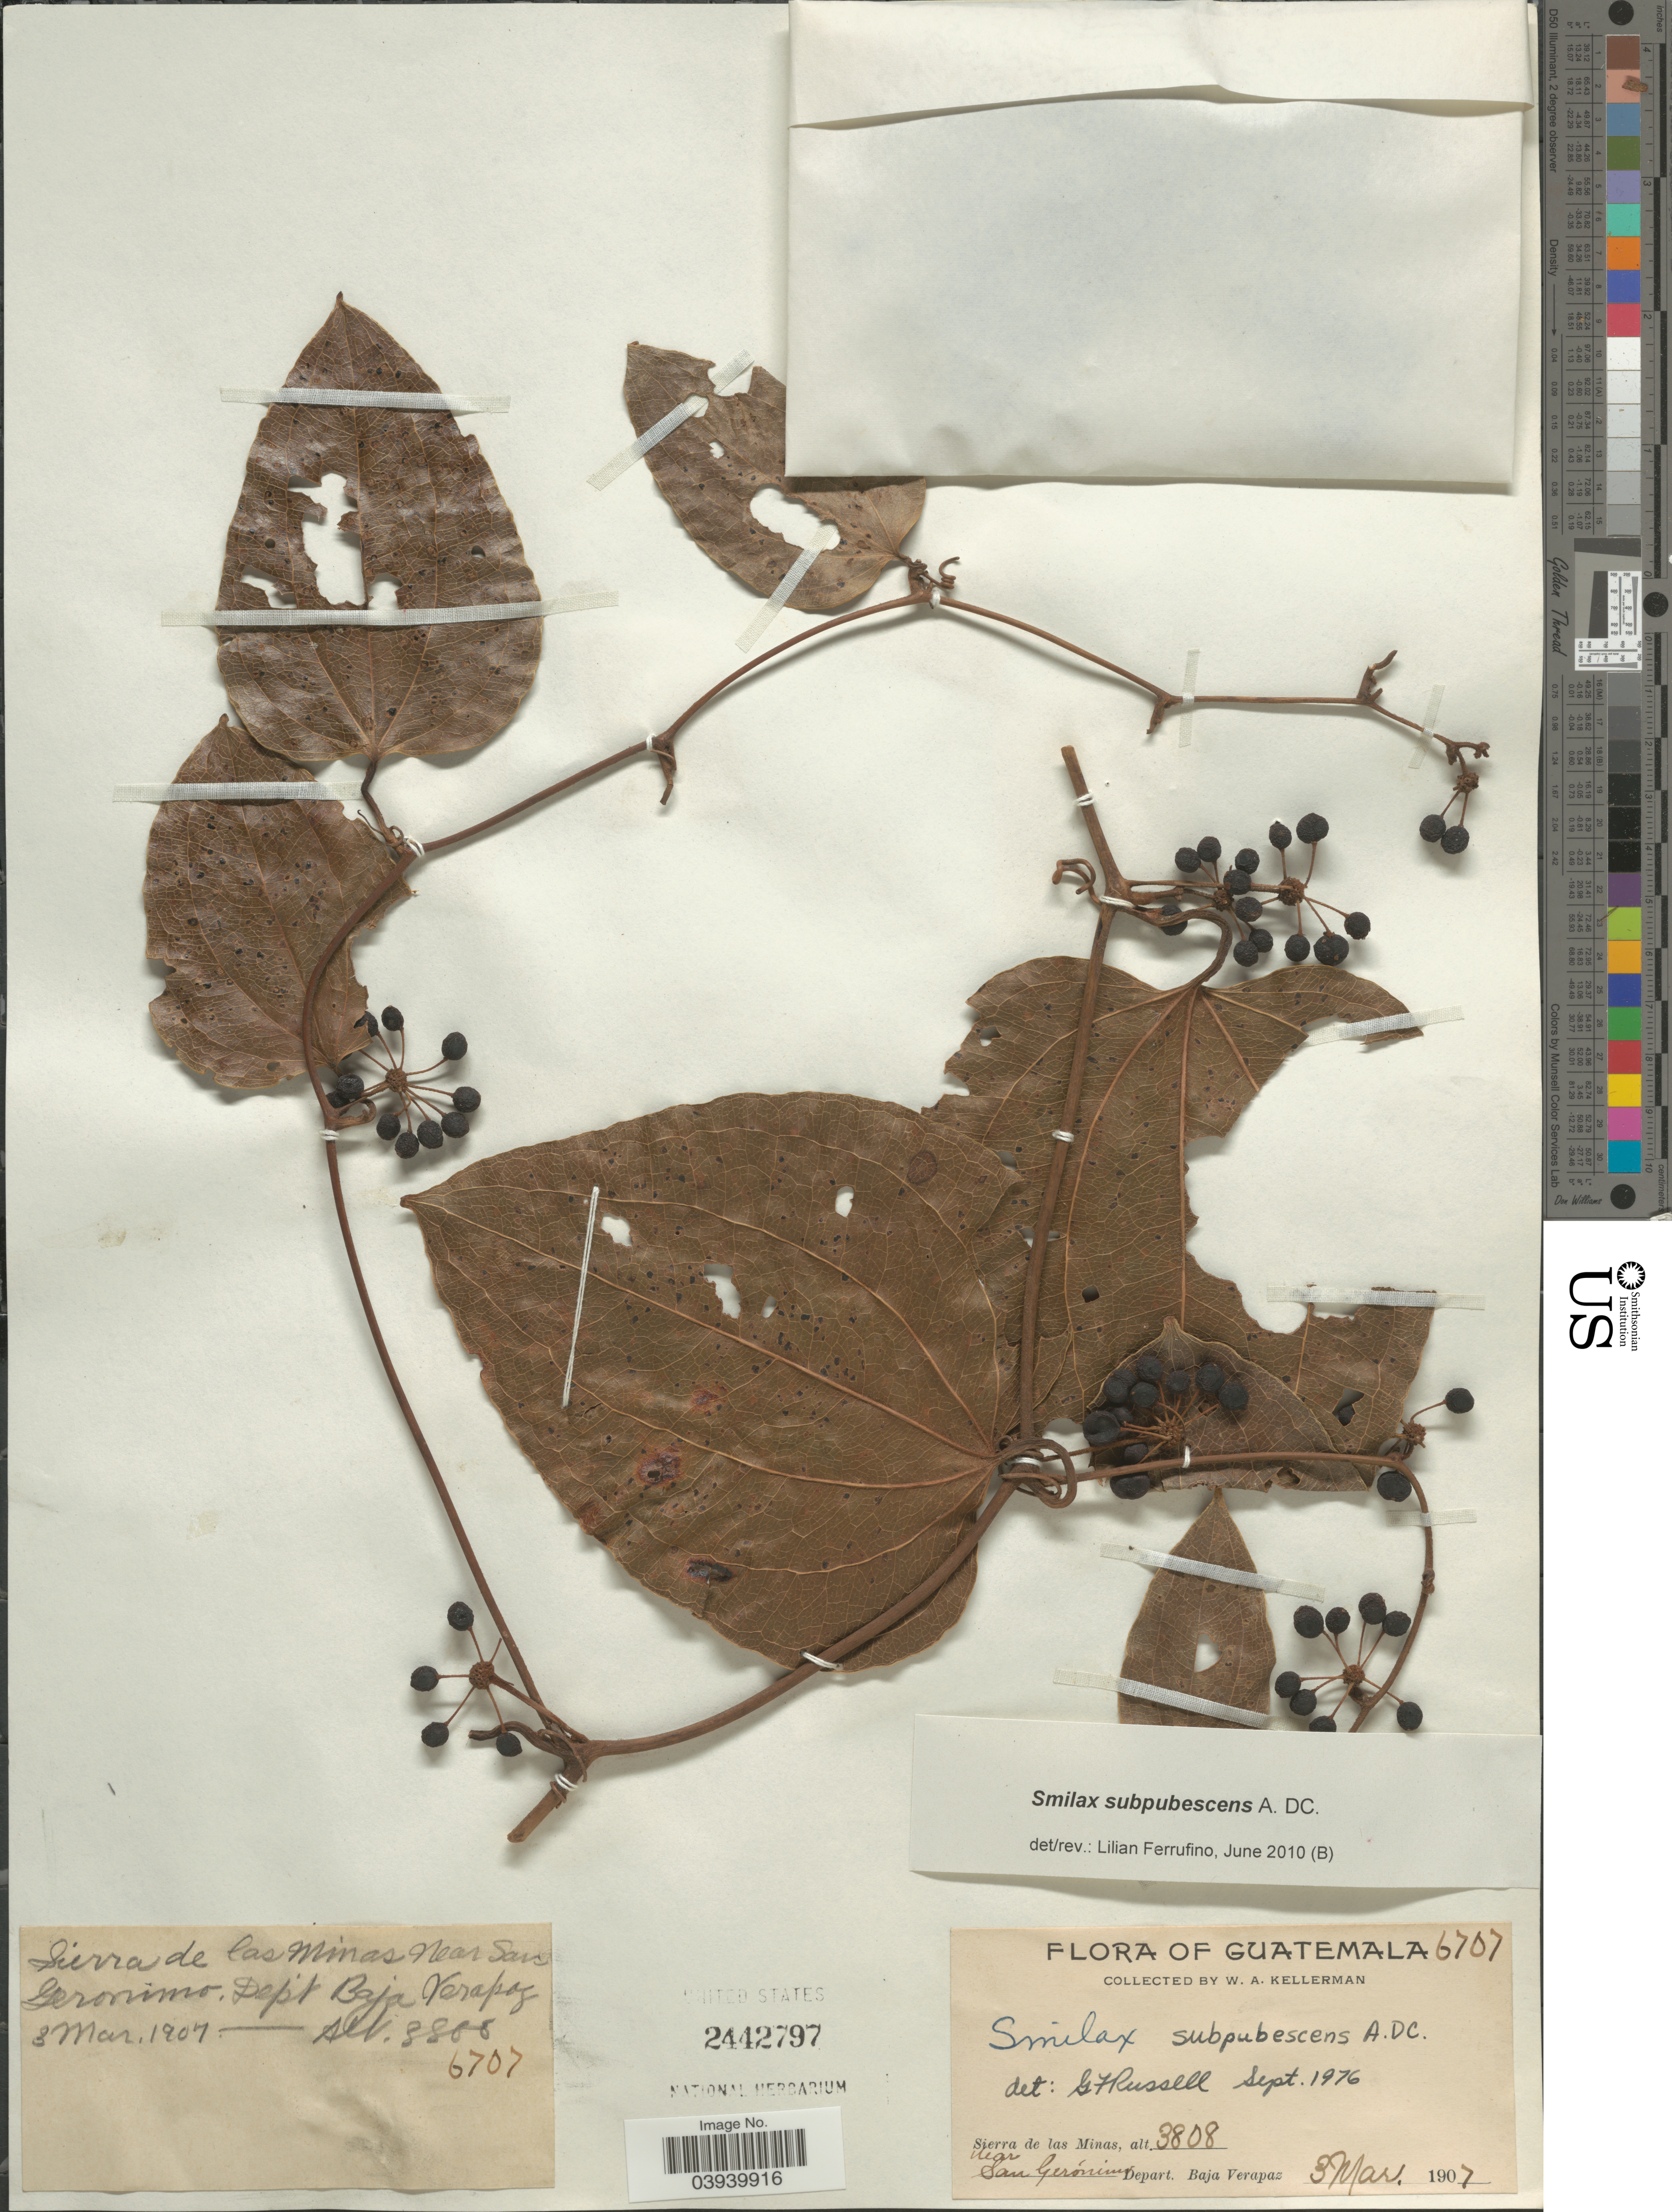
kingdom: Plantae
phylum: Tracheophyta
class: Liliopsida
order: Liliales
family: Smilacaceae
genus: Smilax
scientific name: Smilax subpubescens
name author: A. DC.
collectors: W. Kellerman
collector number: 6707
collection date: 1907-03-03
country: Guatemala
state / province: Baja Verapaz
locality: Sierra de las Minas, near San Gerónimo. Depart. Baja Verapaz.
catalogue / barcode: US 2442797